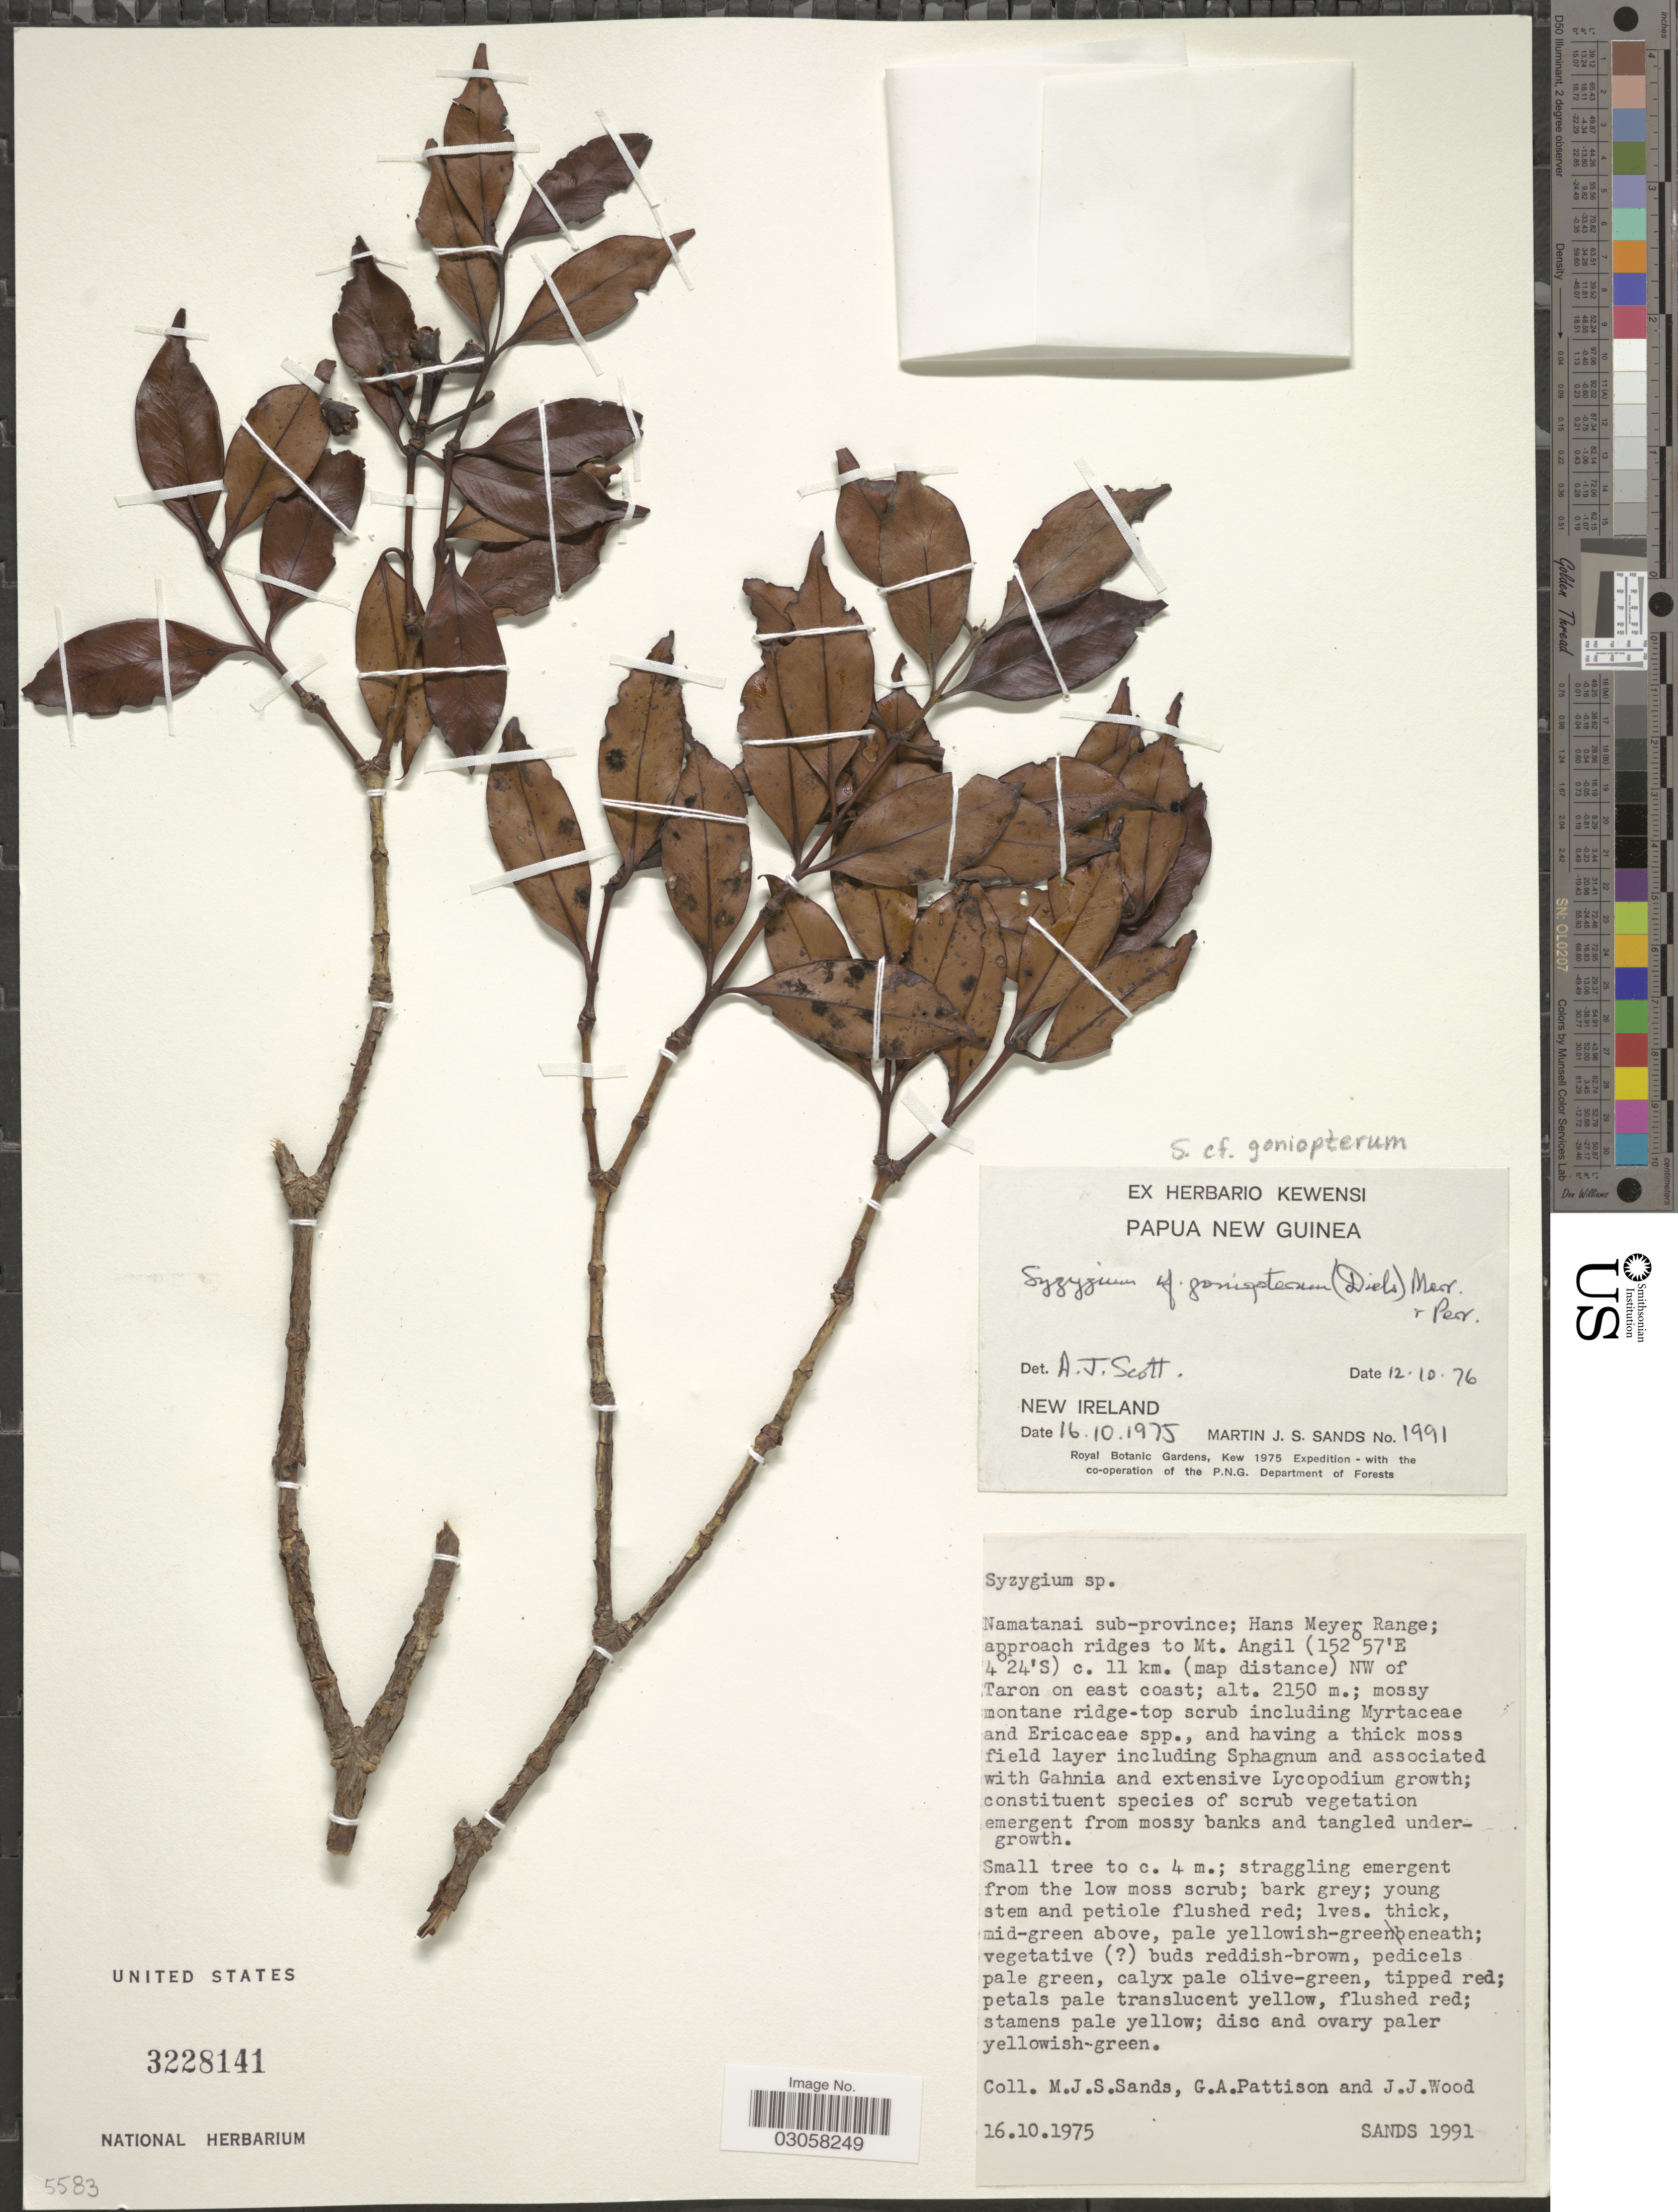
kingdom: Plantae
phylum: Tracheophyta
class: Magnoliopsida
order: Myrtales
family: Myrtaceae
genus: Syzygium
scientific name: Syzygium goniopterum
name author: (Diels) Merr. & L.M. Perry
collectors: M. Sands, G. Pattison & J. Wood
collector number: Sands 1991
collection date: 1975-10-16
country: Papua New Guinea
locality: Namatanai sub-province; Hans Meyer Range; approach ridges to Mt. Angil c. 11 km (map distance) NW of Taron on east coast.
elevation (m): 2150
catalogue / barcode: US 3228141